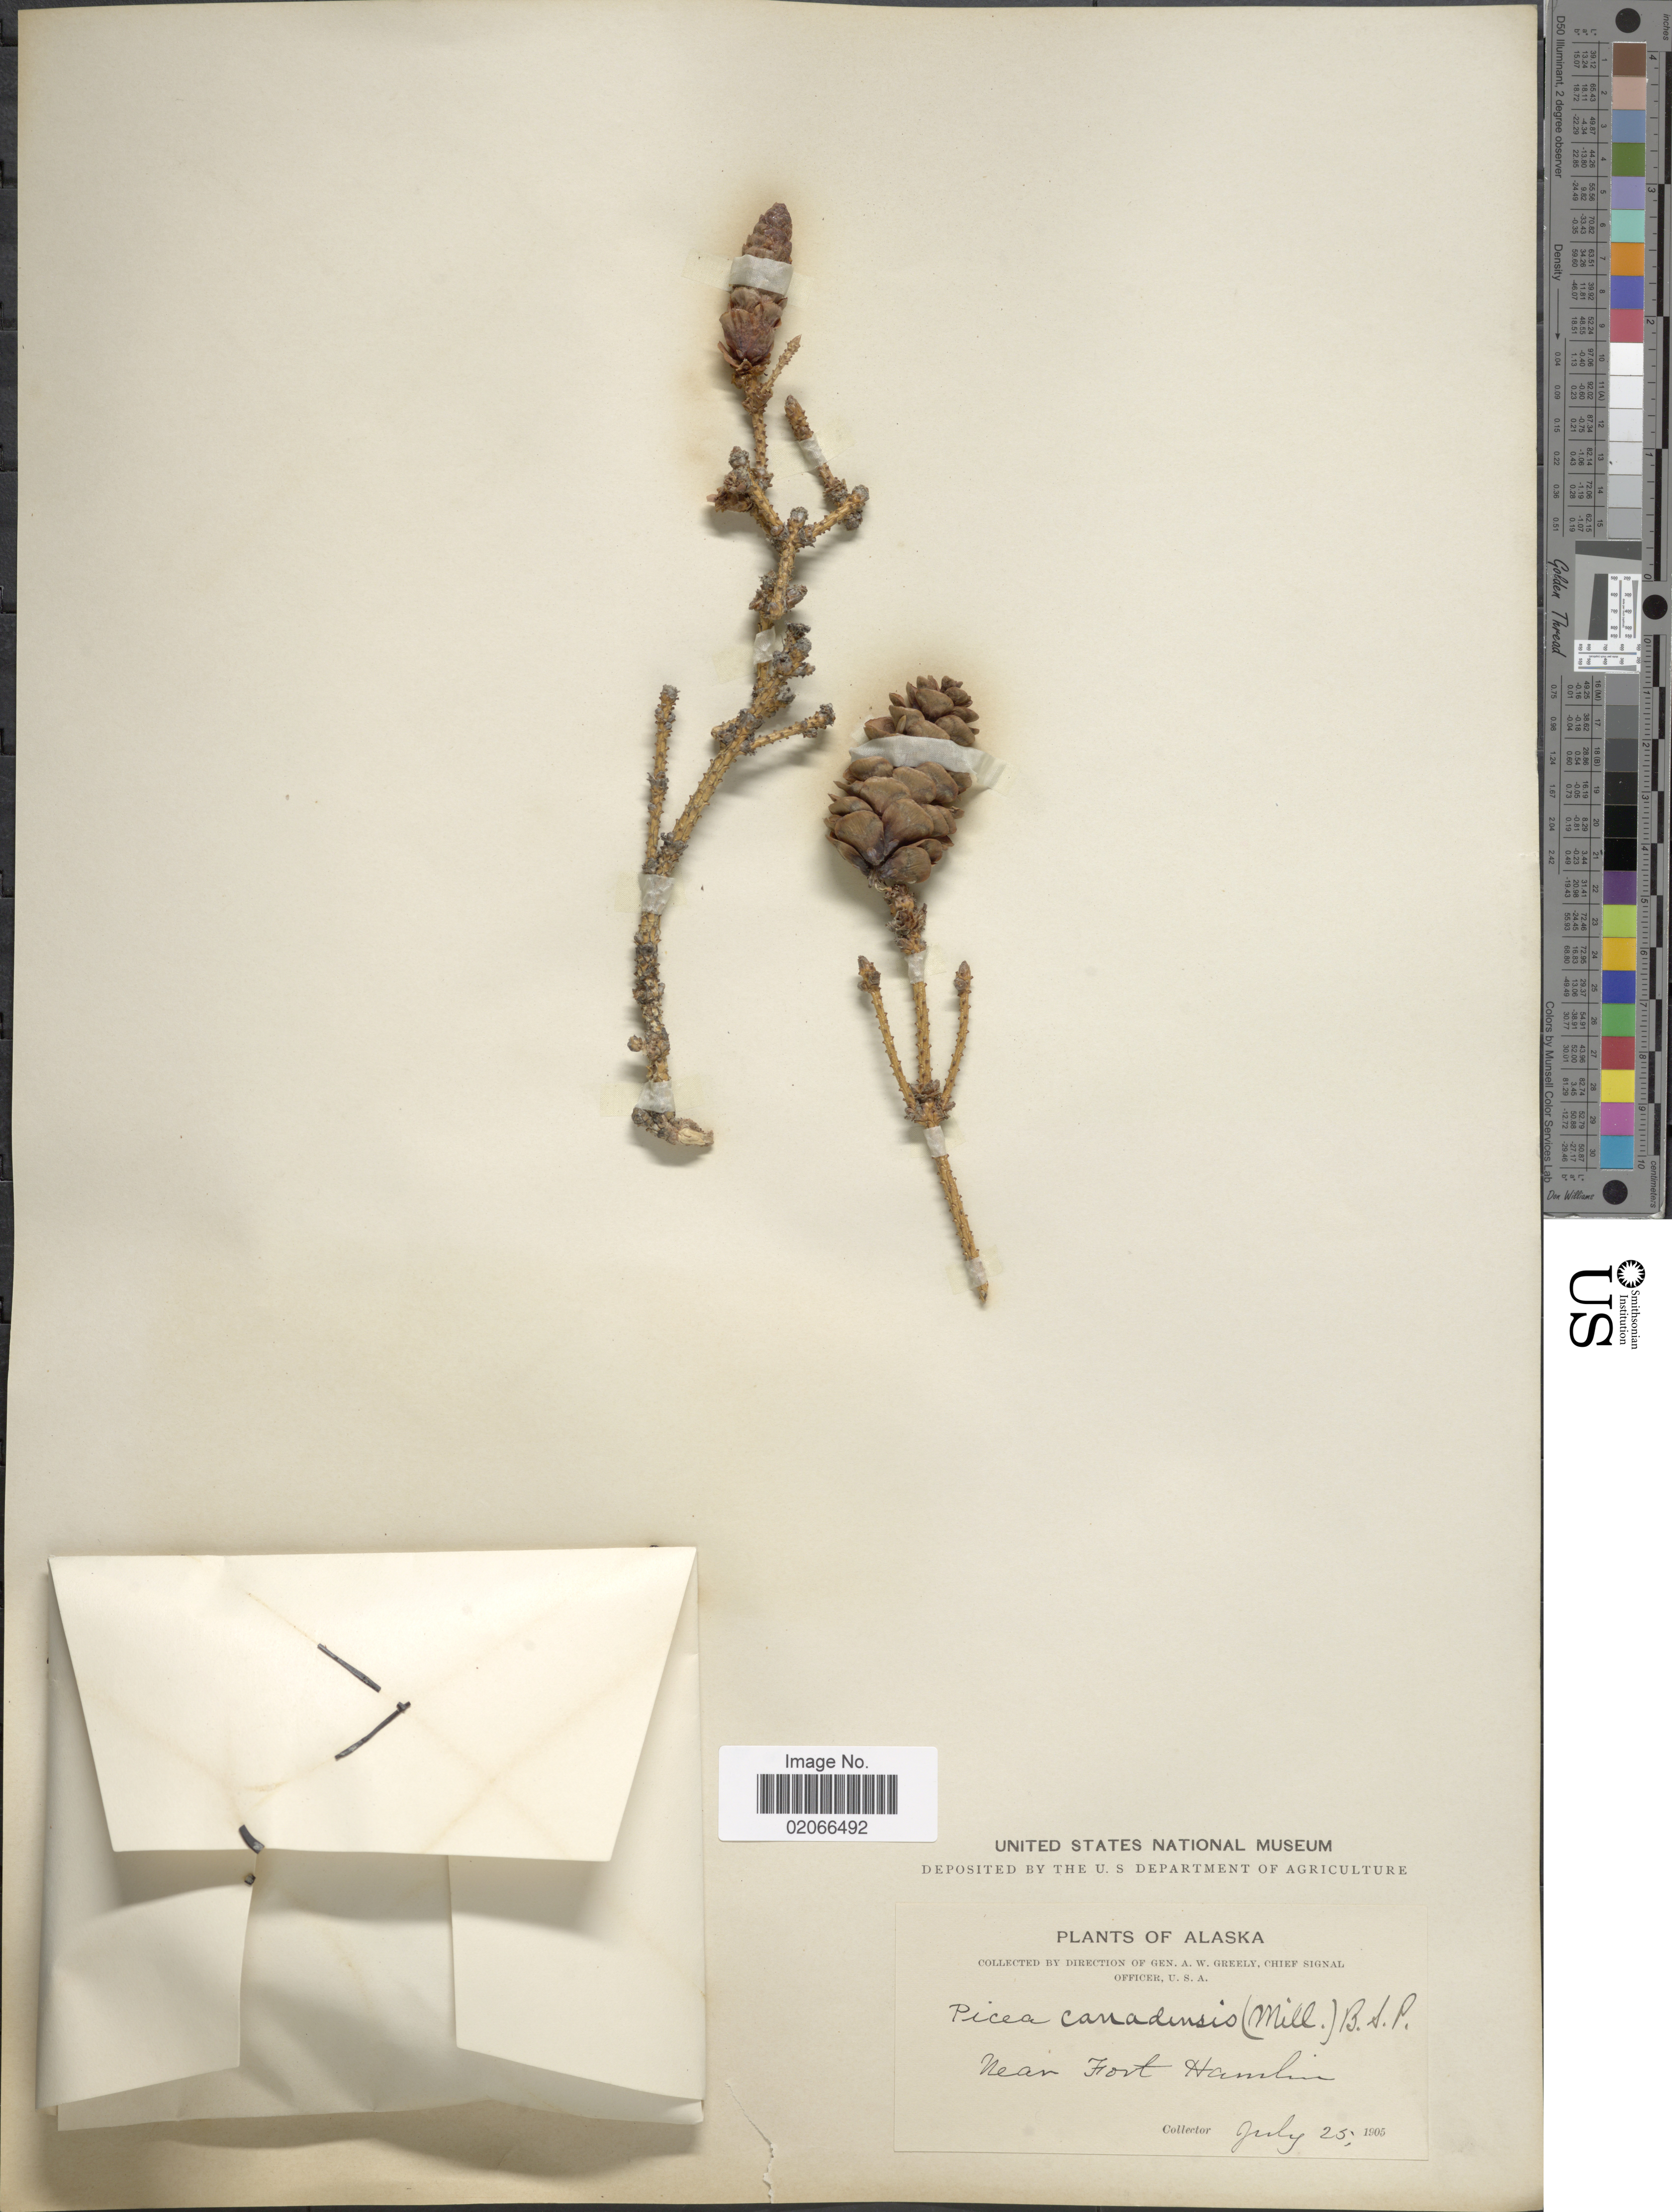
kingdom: Plantae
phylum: Tracheophyta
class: Pinopsida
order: Pinales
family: Pinaceae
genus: Picea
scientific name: Picea glauca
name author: (Moench) Voss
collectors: A. Greely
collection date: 1905-07-25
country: United States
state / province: Alaska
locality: Near Fort Hamlin